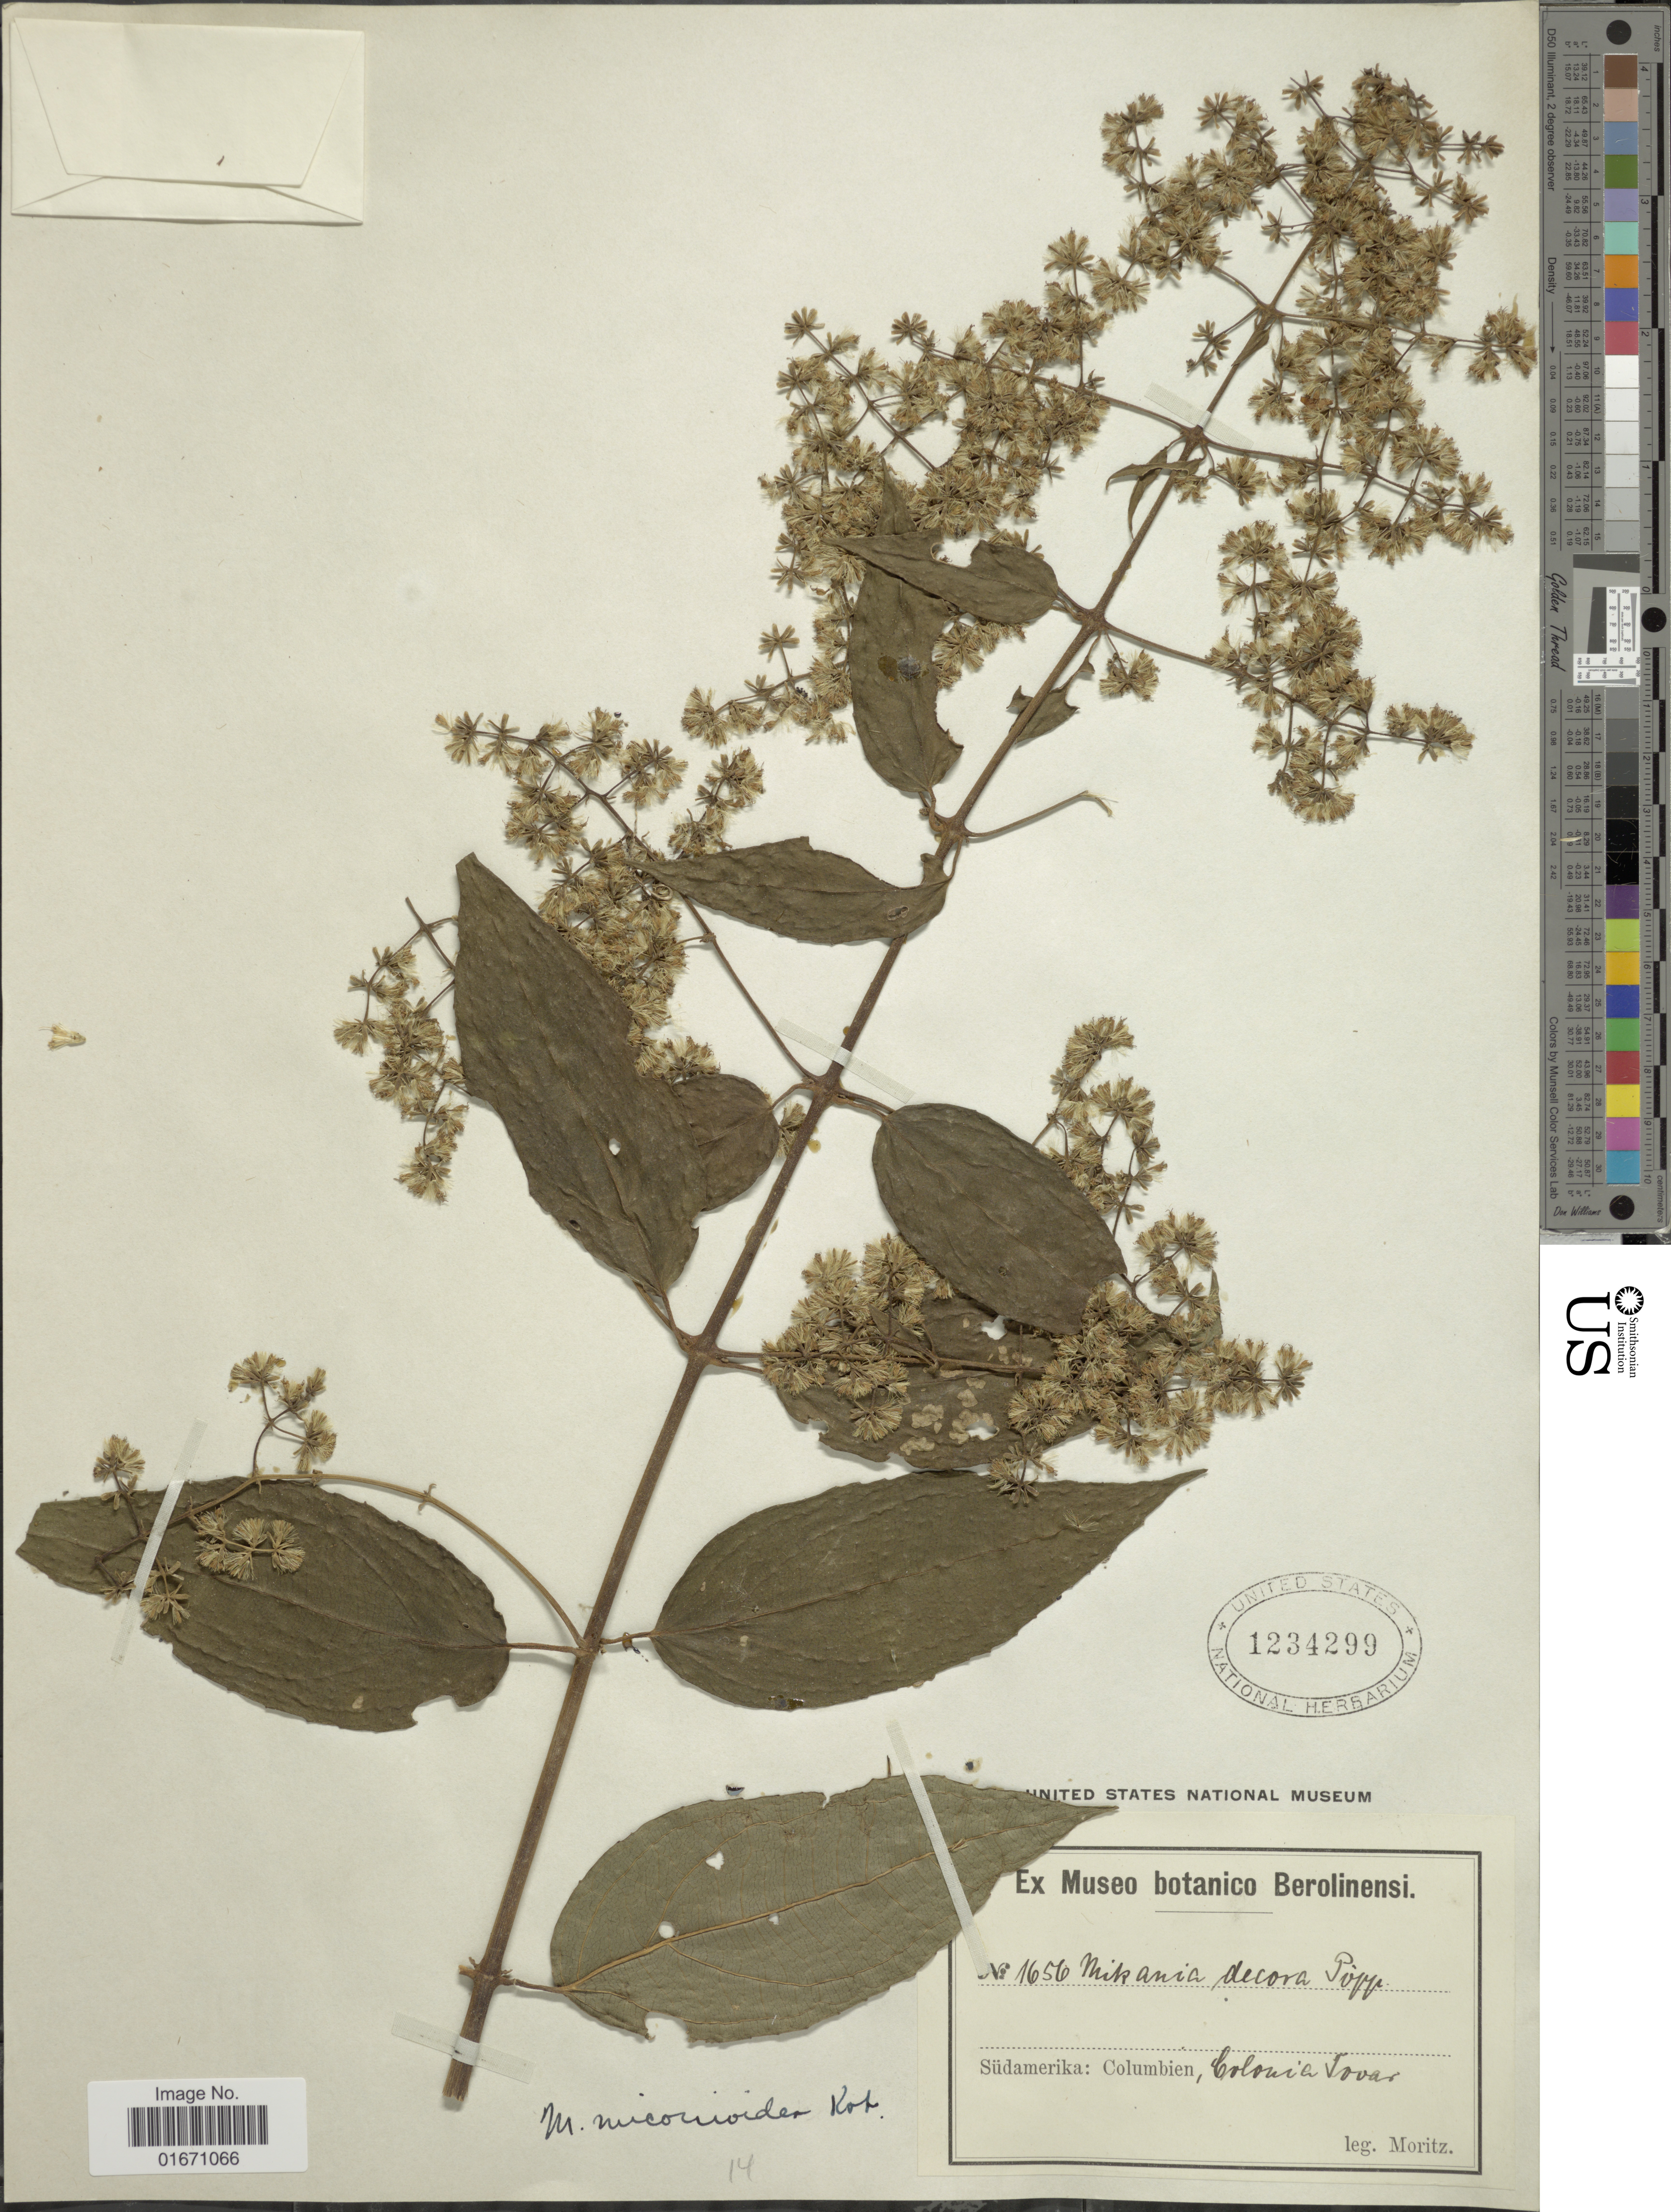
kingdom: Plantae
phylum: Tracheophyta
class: Magnoliopsida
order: Asterales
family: Asteraceae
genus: Mikania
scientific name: Mikania miconioides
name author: B.L. Rob.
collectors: Moritz, --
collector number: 1656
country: Colombia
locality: Sudamerika, columbien, Colonia Tovar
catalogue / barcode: US 1234299